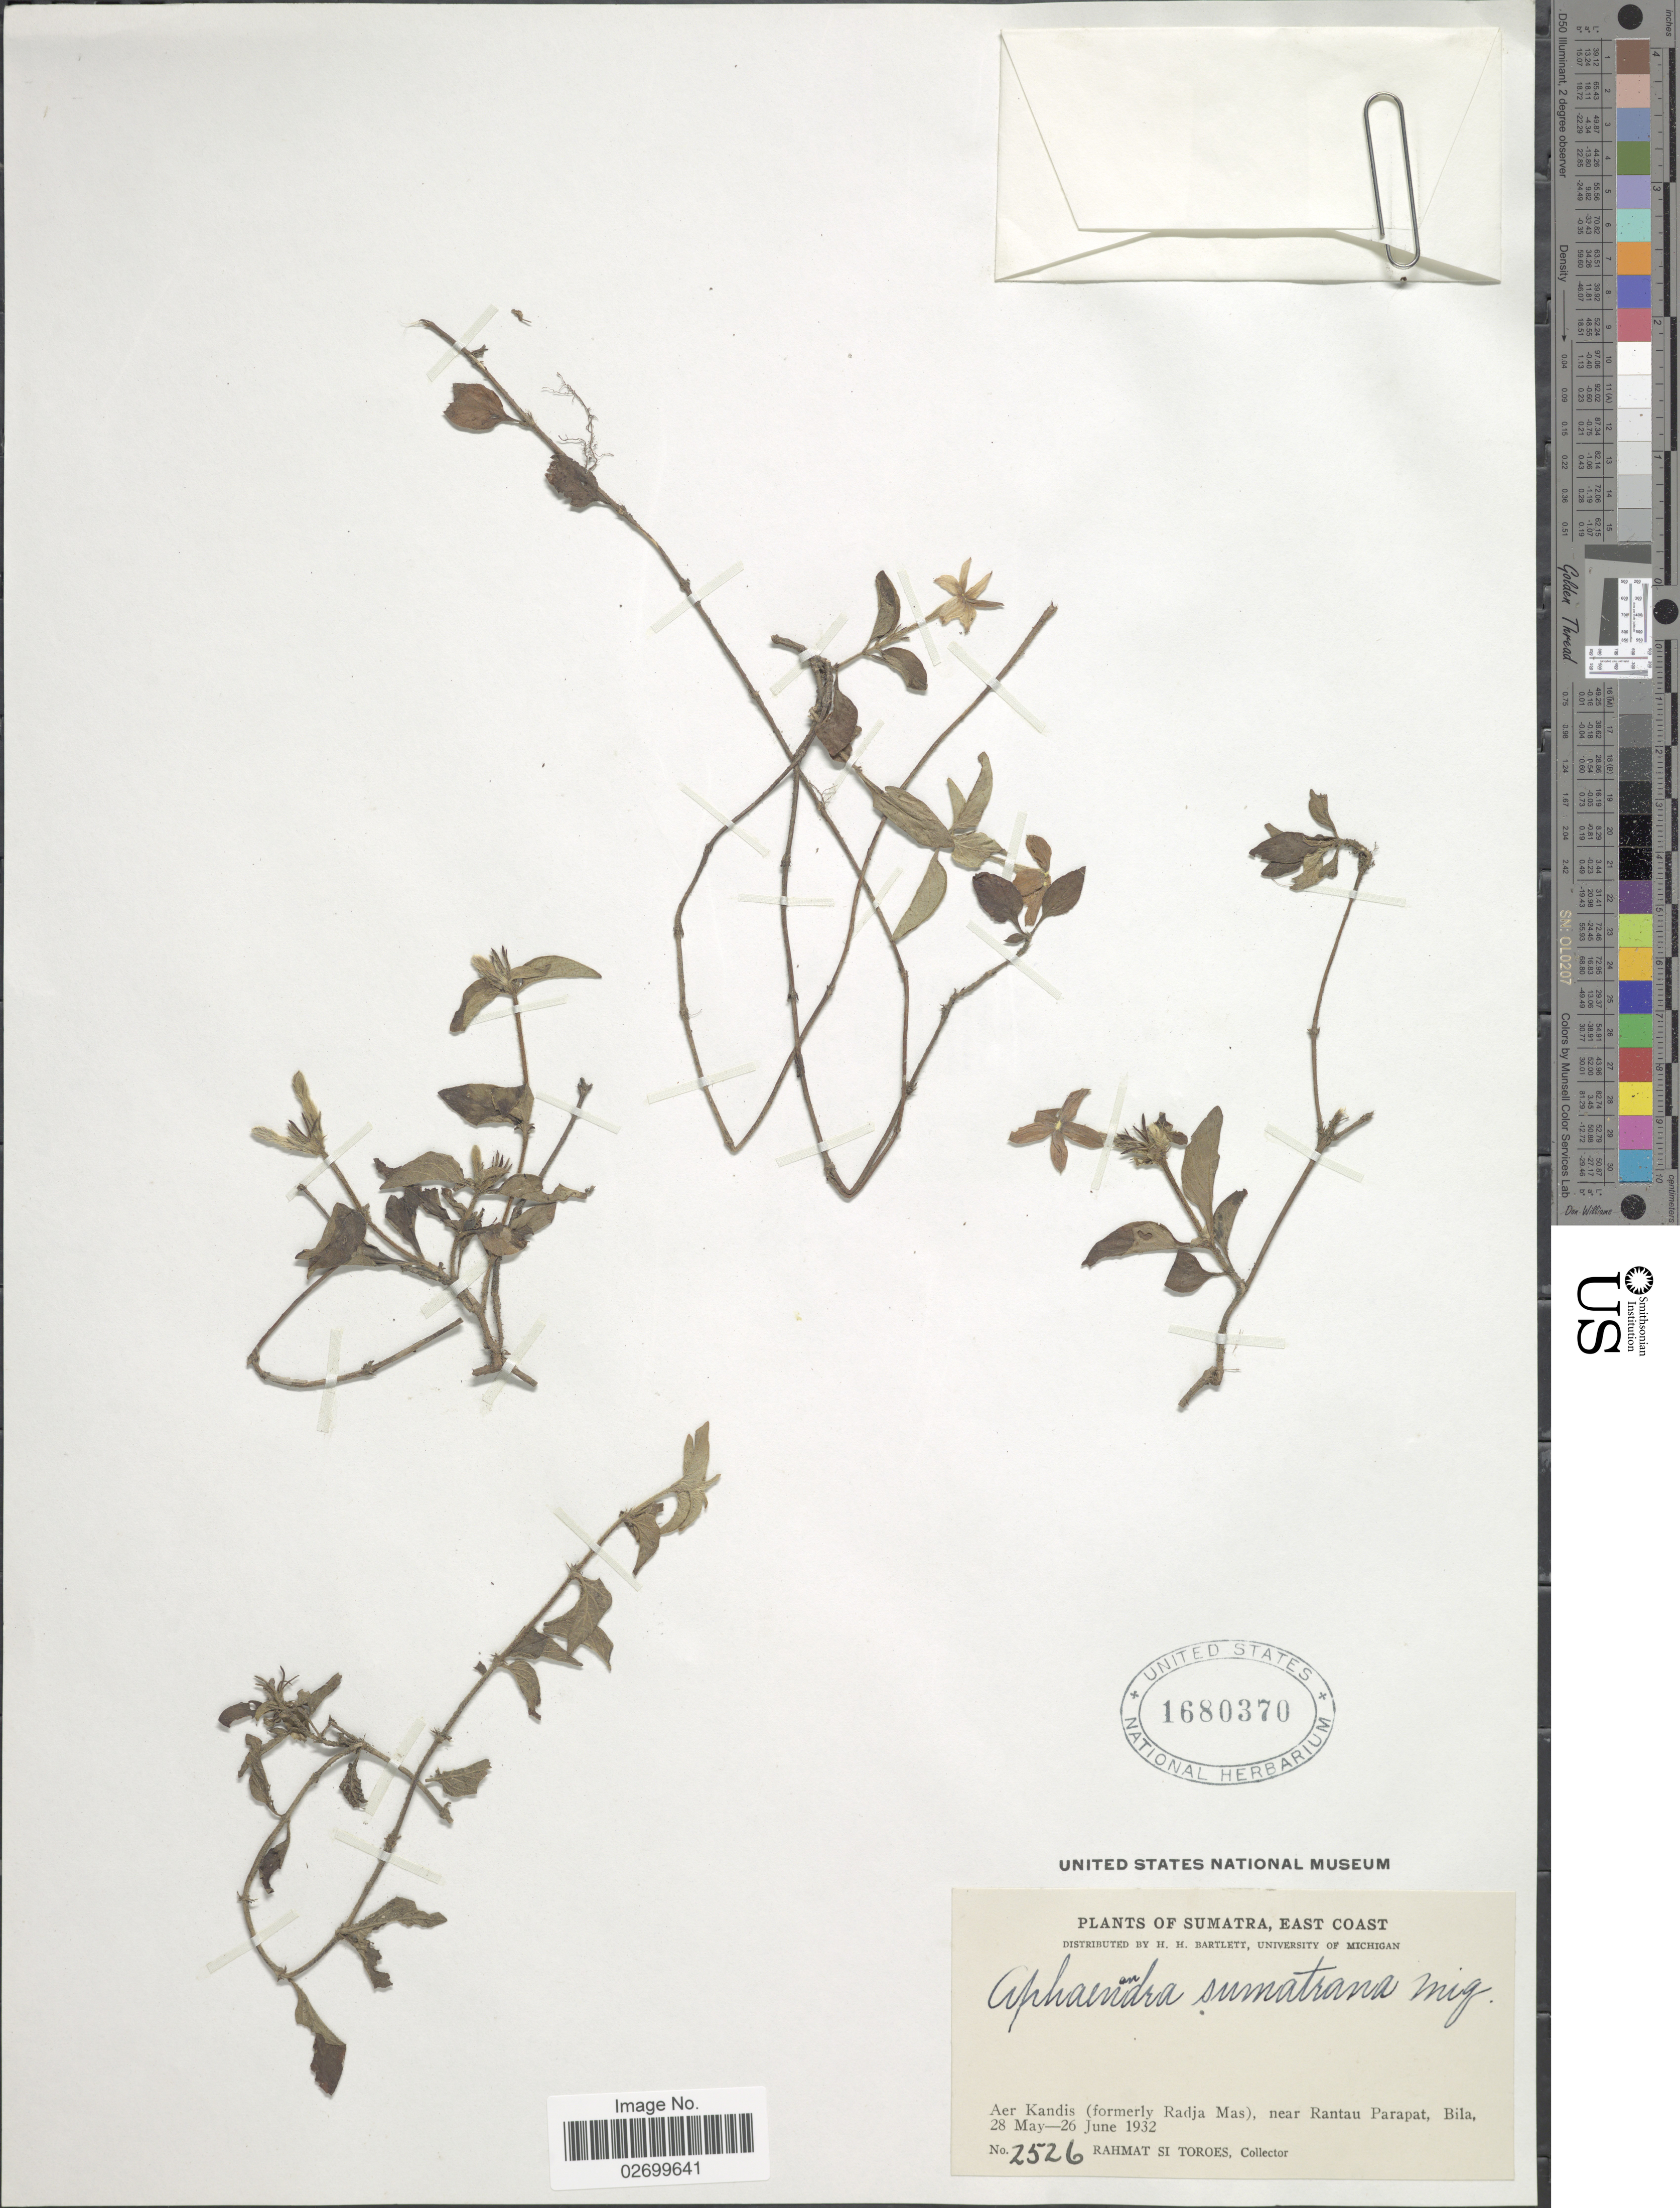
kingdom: Plantae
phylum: Tracheophyta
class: Magnoliopsida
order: Gentianales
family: Rubiaceae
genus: Aphaenandra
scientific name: Aphaenandra sumatrana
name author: Miq.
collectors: Rahmat Si Boeea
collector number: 2526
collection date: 1932-05-28/1932-06-26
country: Indonesia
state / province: Sumatra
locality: East Coast, Aer Kandis (formerly Radja Mas), near Rantau Parapat, Bila.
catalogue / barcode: US 1680370